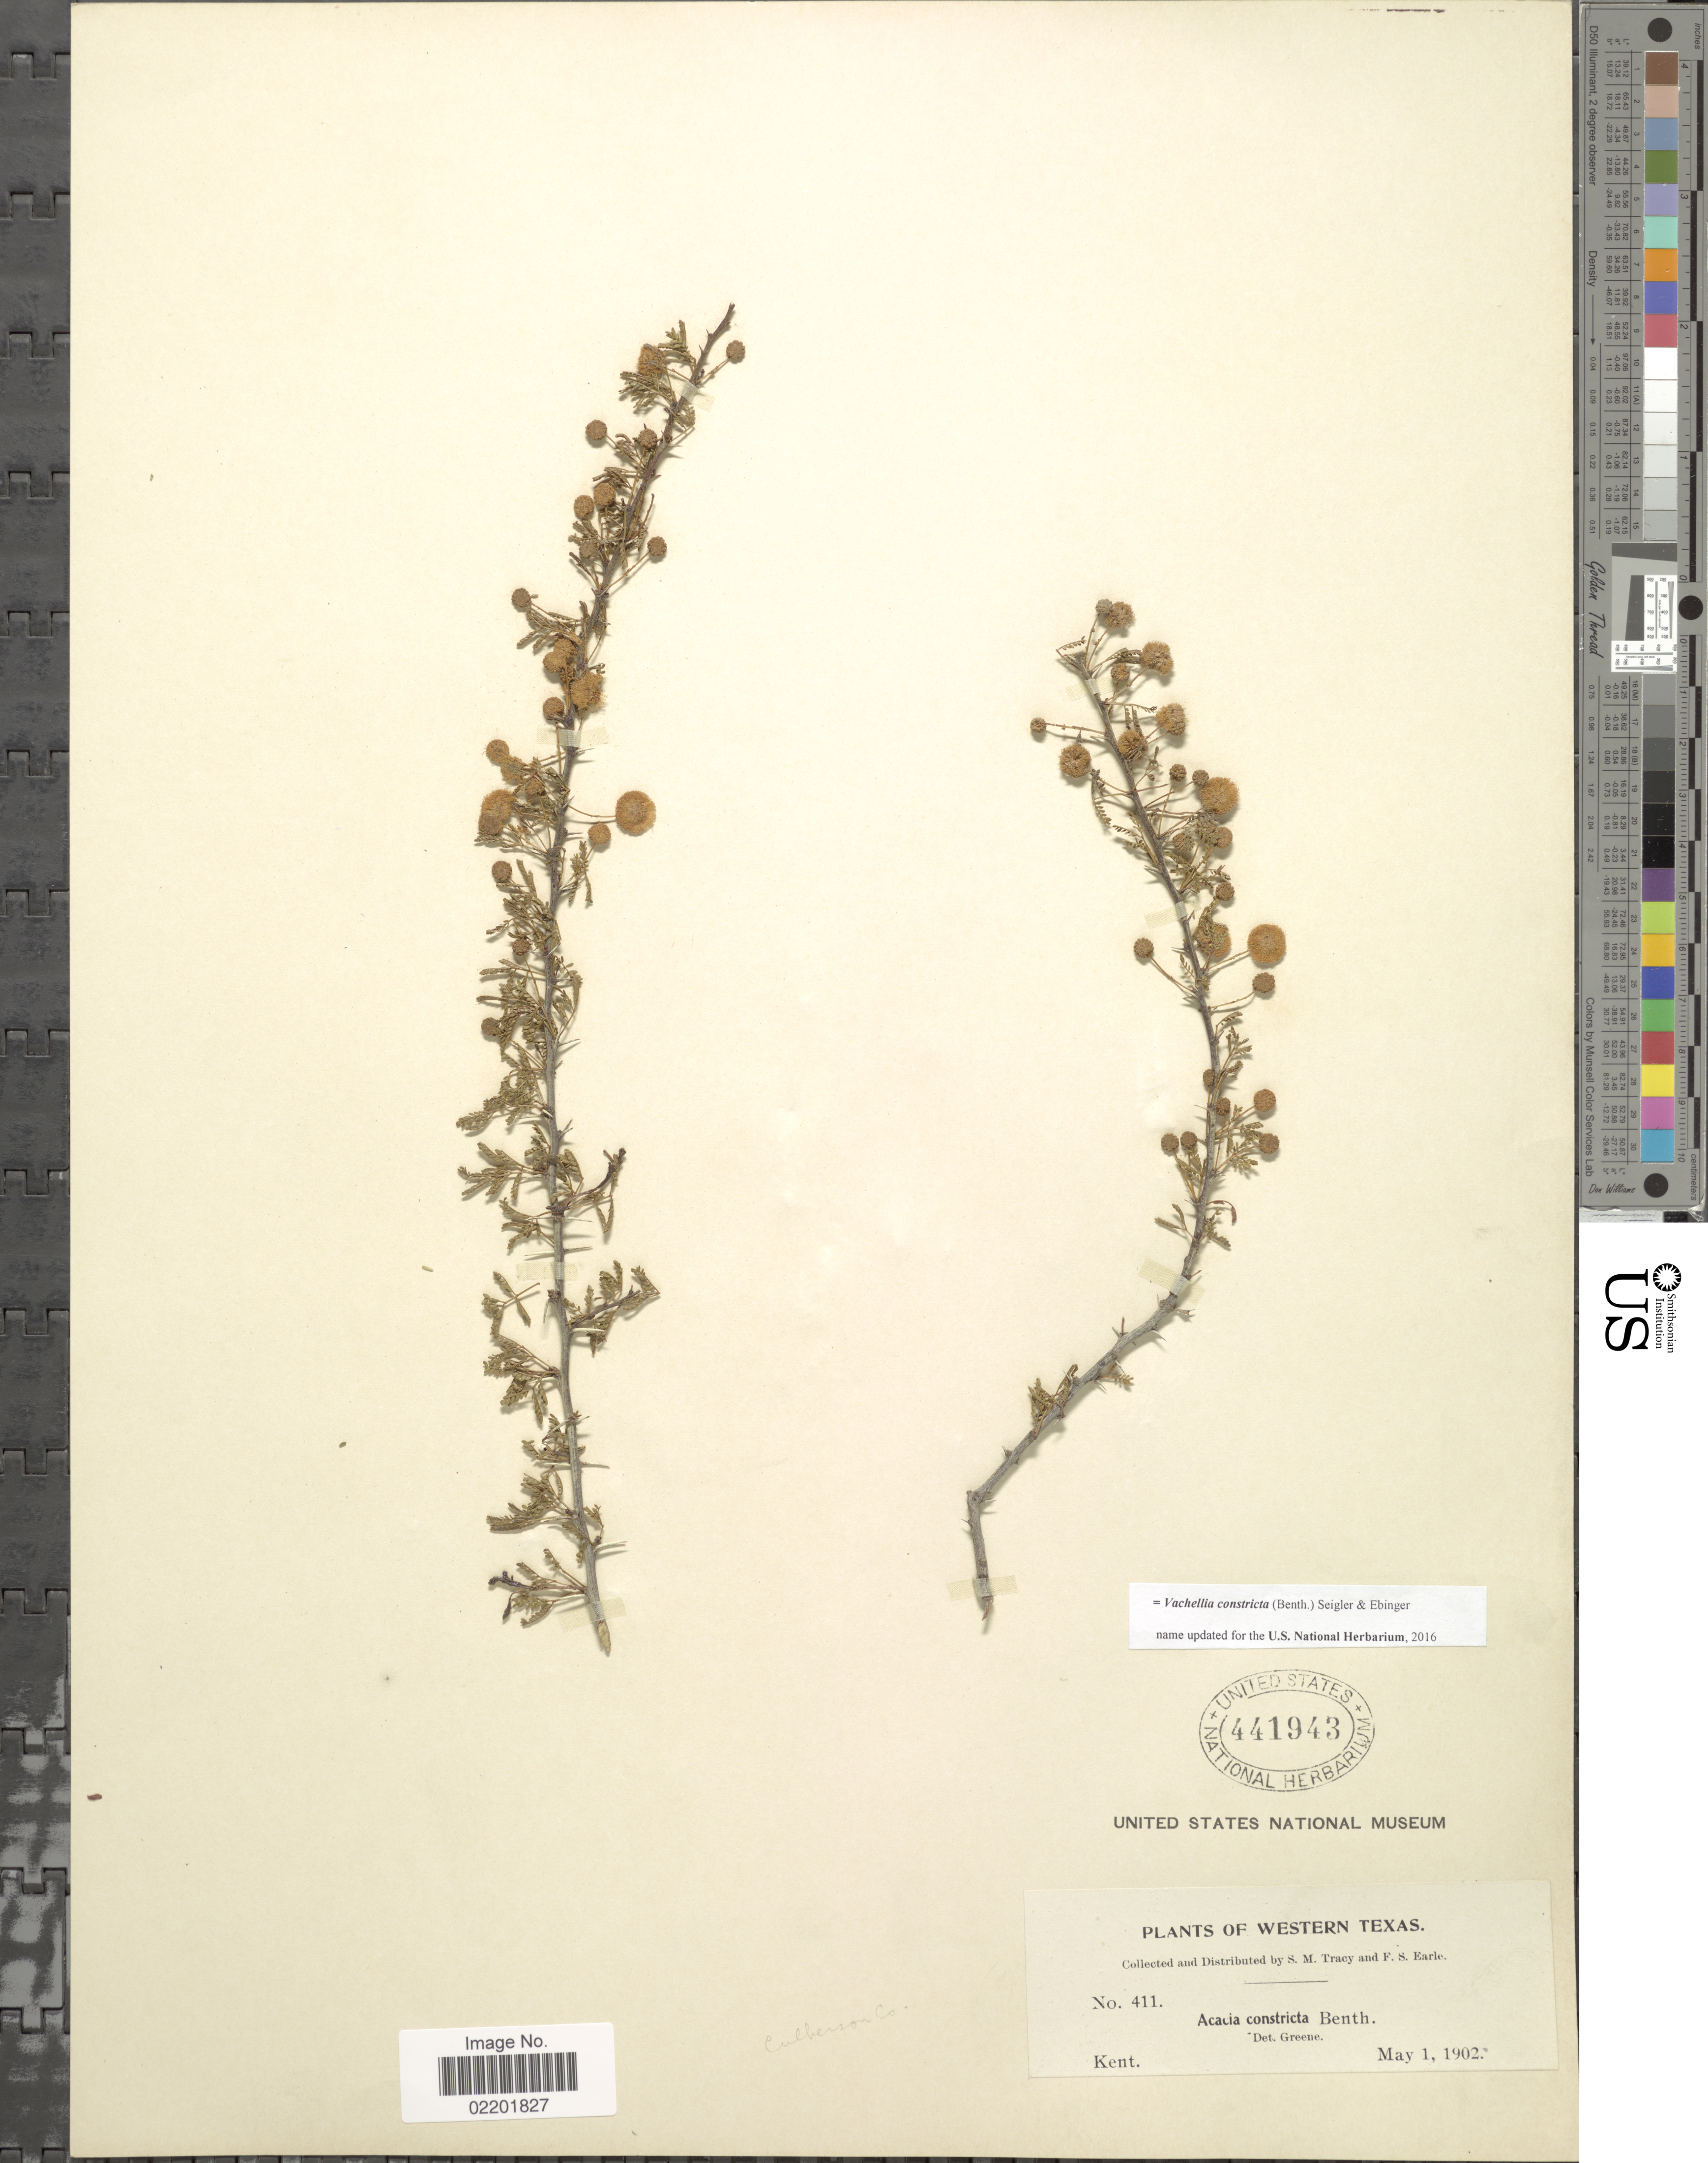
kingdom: Plantae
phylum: Tracheophyta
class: Magnoliopsida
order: Fabales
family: Fabaceae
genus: Vachellia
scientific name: Vachellia constricta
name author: (Benth.) Seigler & Ebinger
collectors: S. M. Tracy & F. S. Earle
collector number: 411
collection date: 1902-05-01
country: United States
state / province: Texas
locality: Western Texas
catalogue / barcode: US 441943